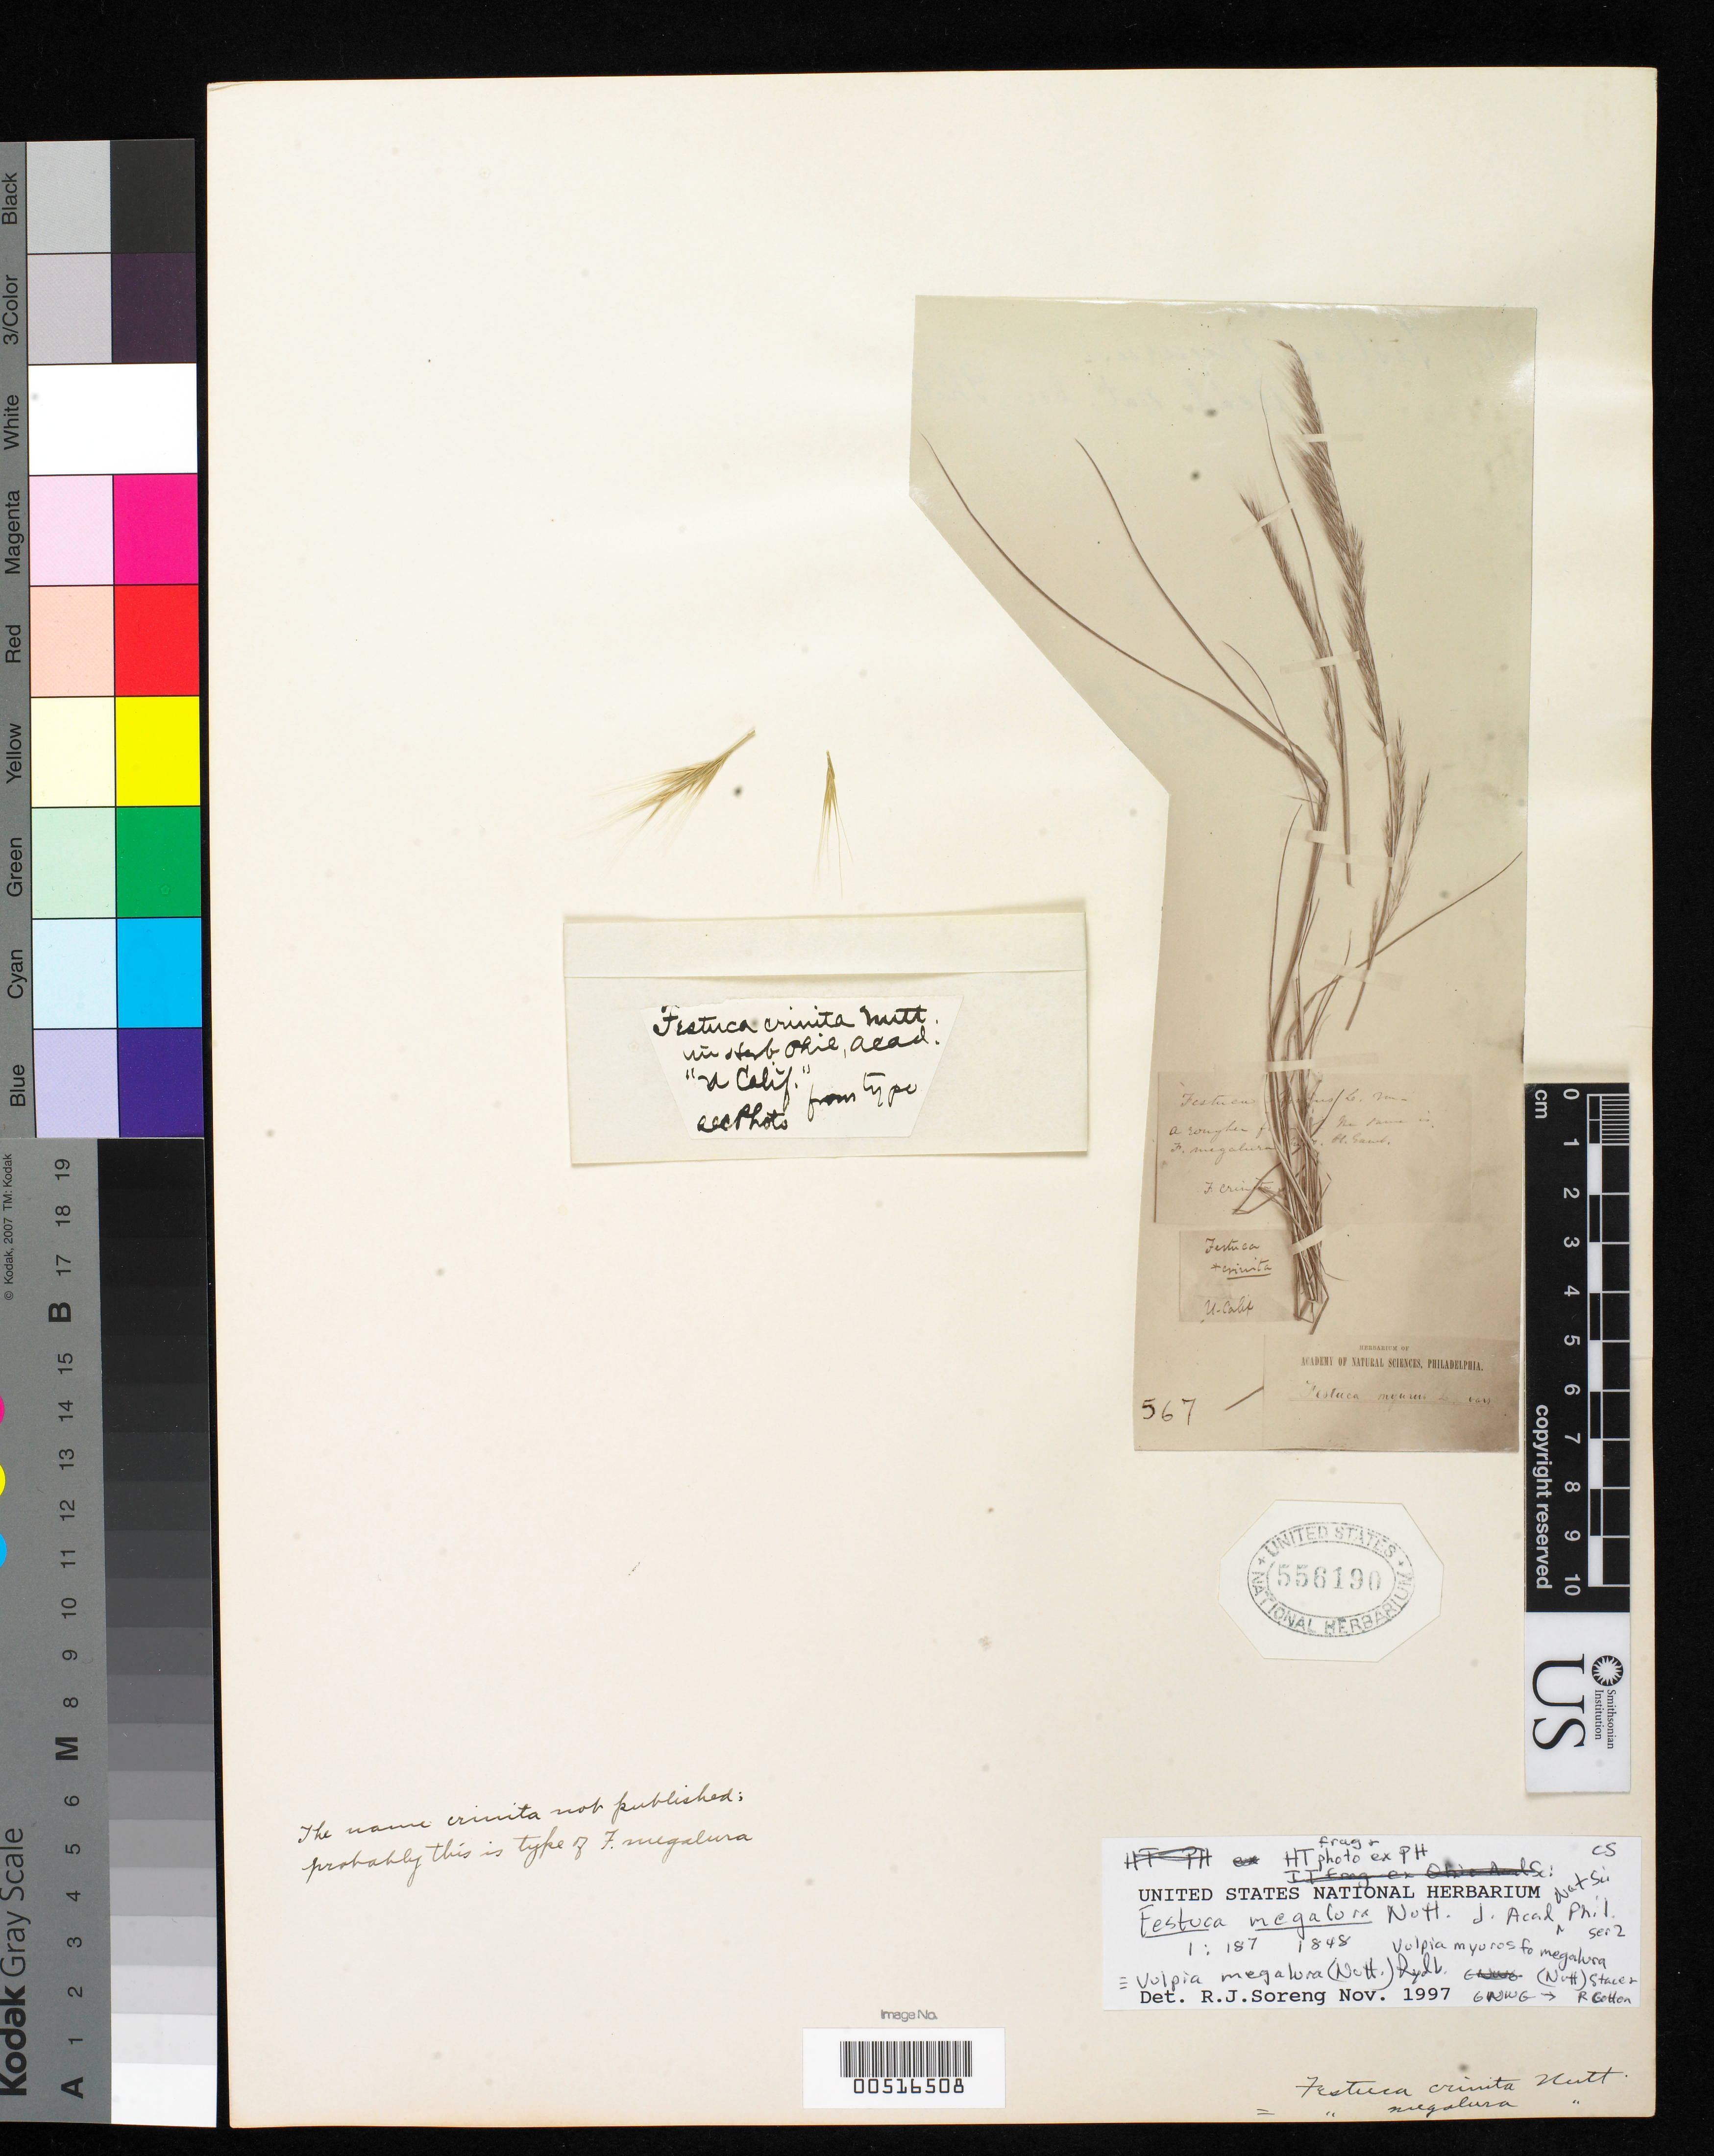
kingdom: Plantae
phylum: Tracheophyta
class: Liliopsida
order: Poales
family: Poaceae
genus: Festuca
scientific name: Festuca megalura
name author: Nutt.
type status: Type Fragment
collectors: W. Gambel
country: United States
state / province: California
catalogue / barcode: US 556190